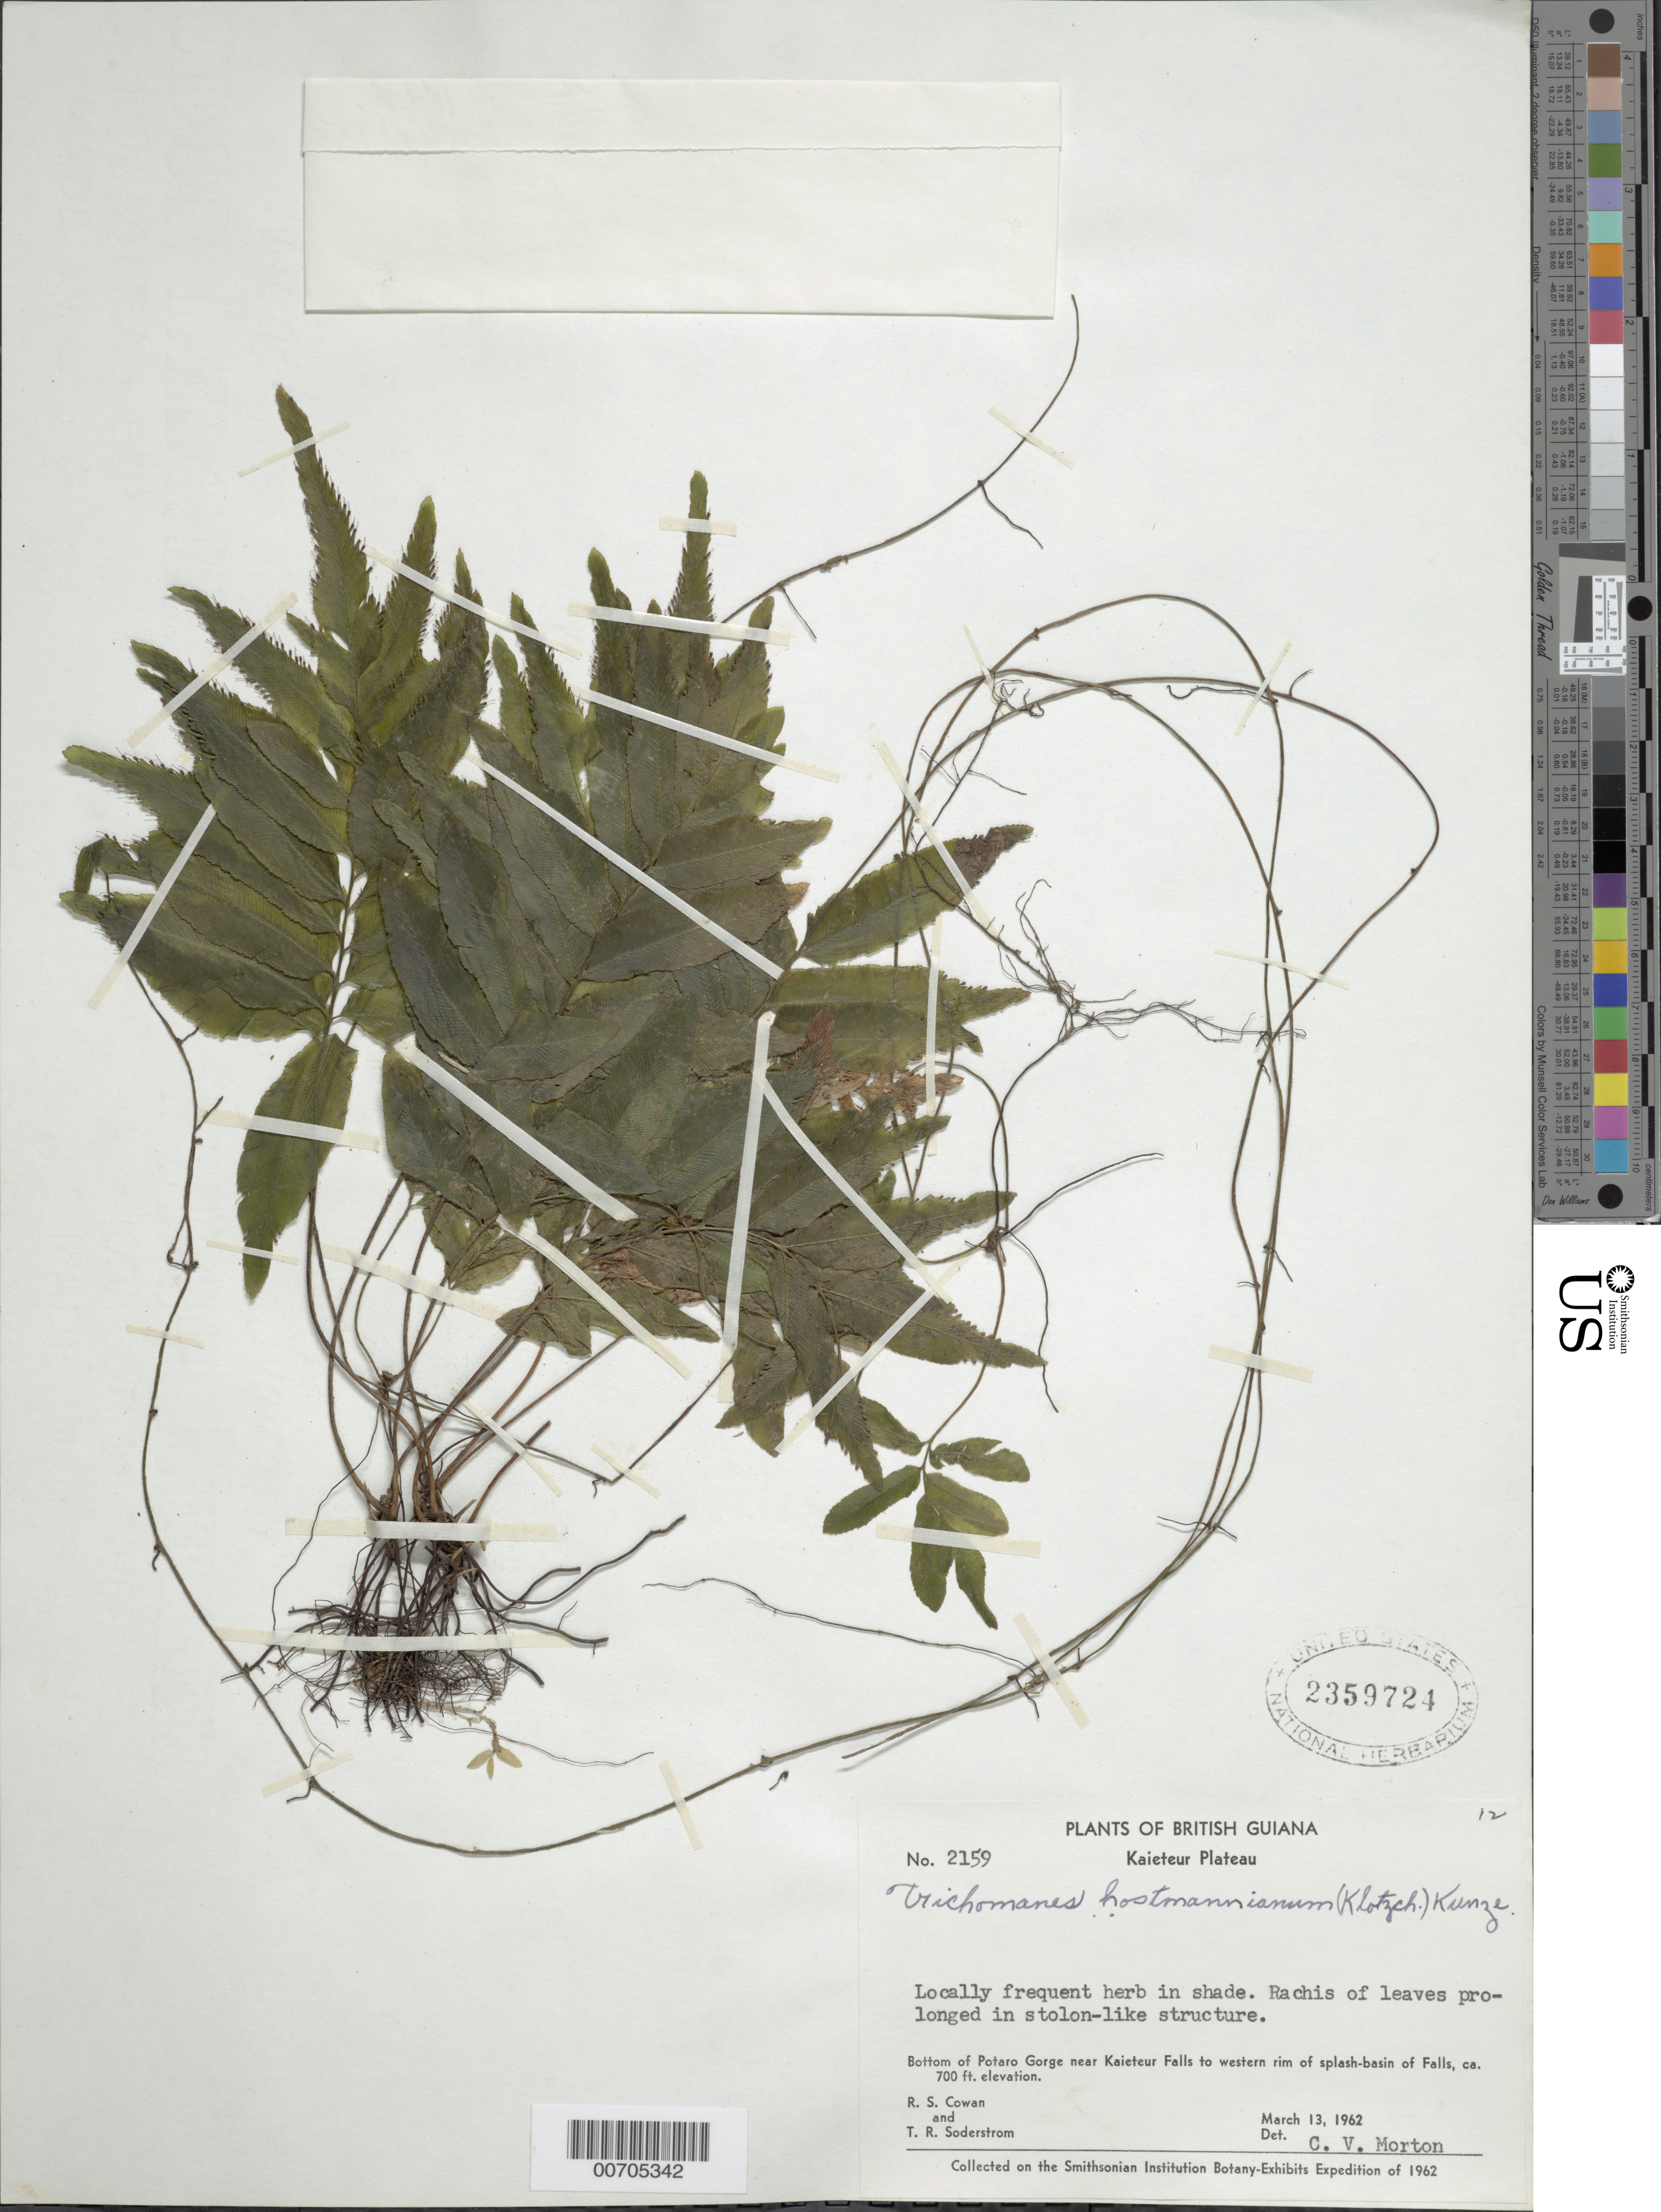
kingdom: Plantae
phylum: Tracheophyta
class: Polypodiopsida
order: Hymenophyllales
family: Hymenophyllaceae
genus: Trichomanes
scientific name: Trichomanes hostmannianum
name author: (Klotzsch) Kunze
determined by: Morton, C. V.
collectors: R. S. Cowan & T. R. Soderstrom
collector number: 2159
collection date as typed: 13-Mar-62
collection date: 1962-03-13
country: Guyana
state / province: Potaro-Siparuni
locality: Kaieteur Plateau, Potaro Gorge, near Kaieteur Falls to western rim of splash-basin of falls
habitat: In shade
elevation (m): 427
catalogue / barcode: US 2359724